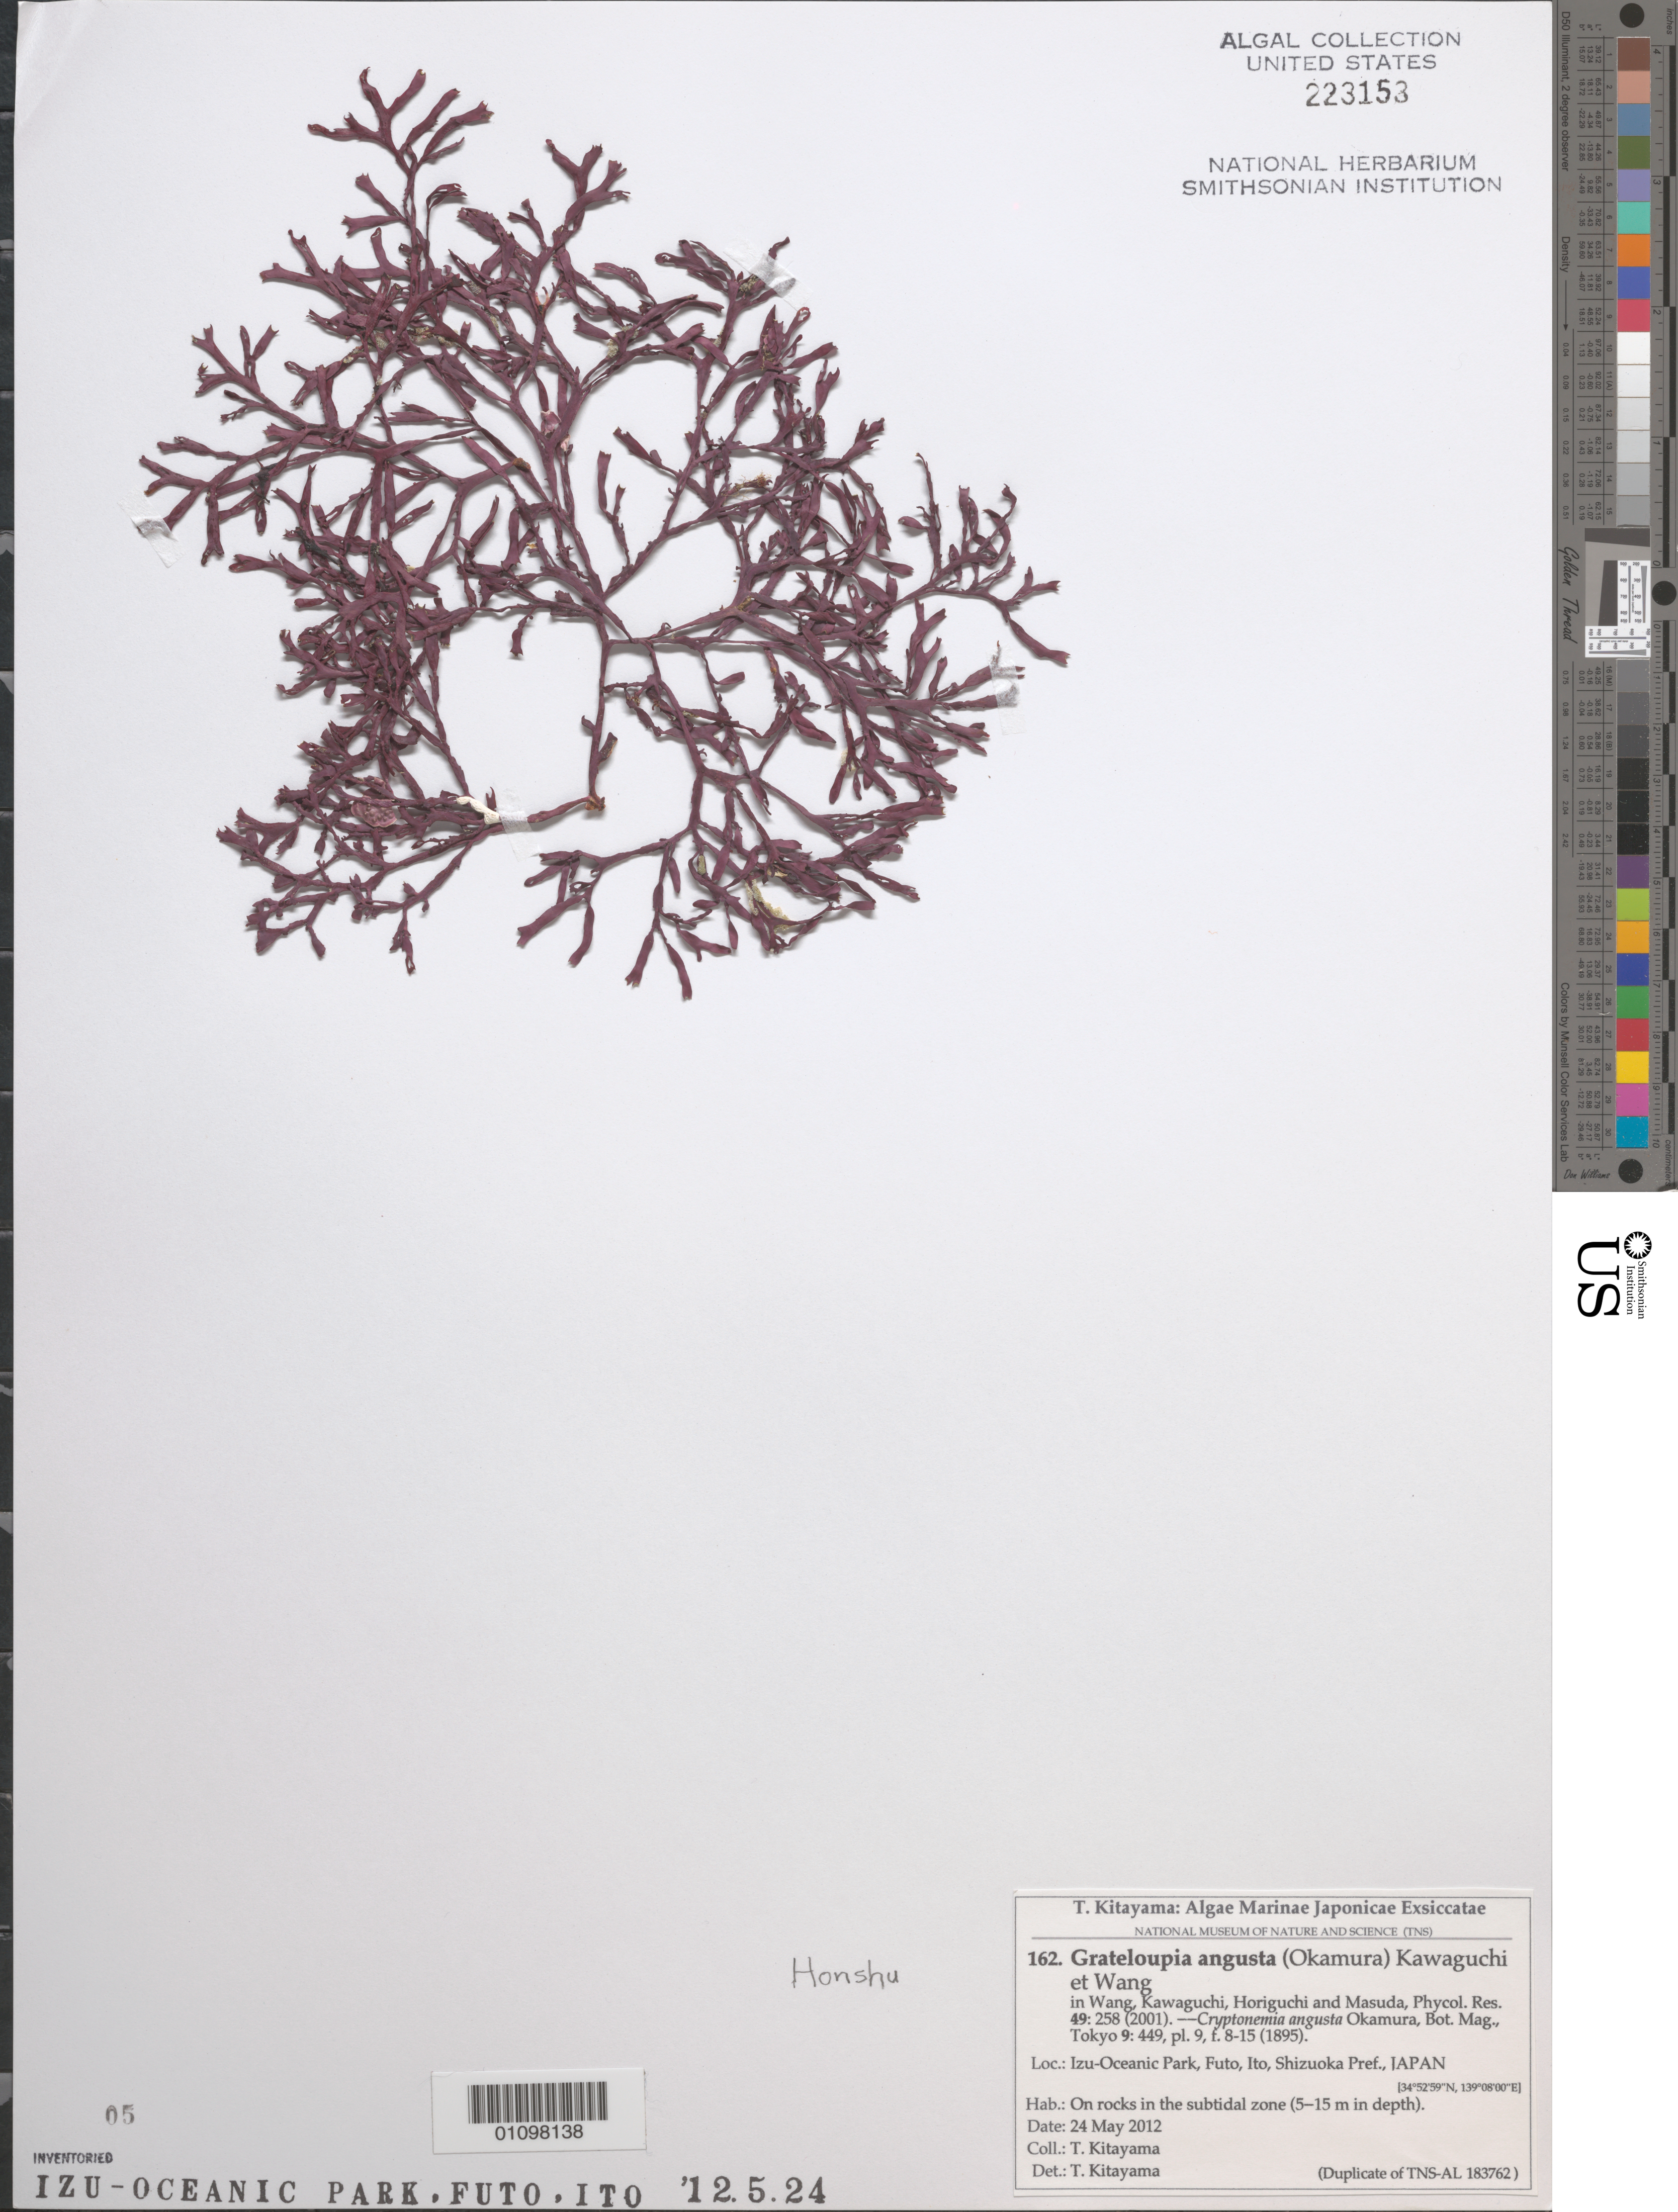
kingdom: Plantae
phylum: Rhodophyta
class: Florideophyceae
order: Halymeniales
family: Halymeniaceae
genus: Grateloupia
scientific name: Grateloupia angusta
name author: (Okamura) S. Kawaguchi & H.W. Wang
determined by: Kitayama, T.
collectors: T. Kitayama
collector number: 162 & TNS-AL 183762 Duplicate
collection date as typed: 24 May 2012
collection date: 2012-05-24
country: Japan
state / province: Sizuoka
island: Honshu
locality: Izu-Oceanic Park, Futo, Ito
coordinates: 34 52'59"N, 139 08'00"E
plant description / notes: Kitayama, T., Algae Marinae Japonicae Exsiccatae, Fasc. VII (Nos. 151-175)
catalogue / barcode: US 223153